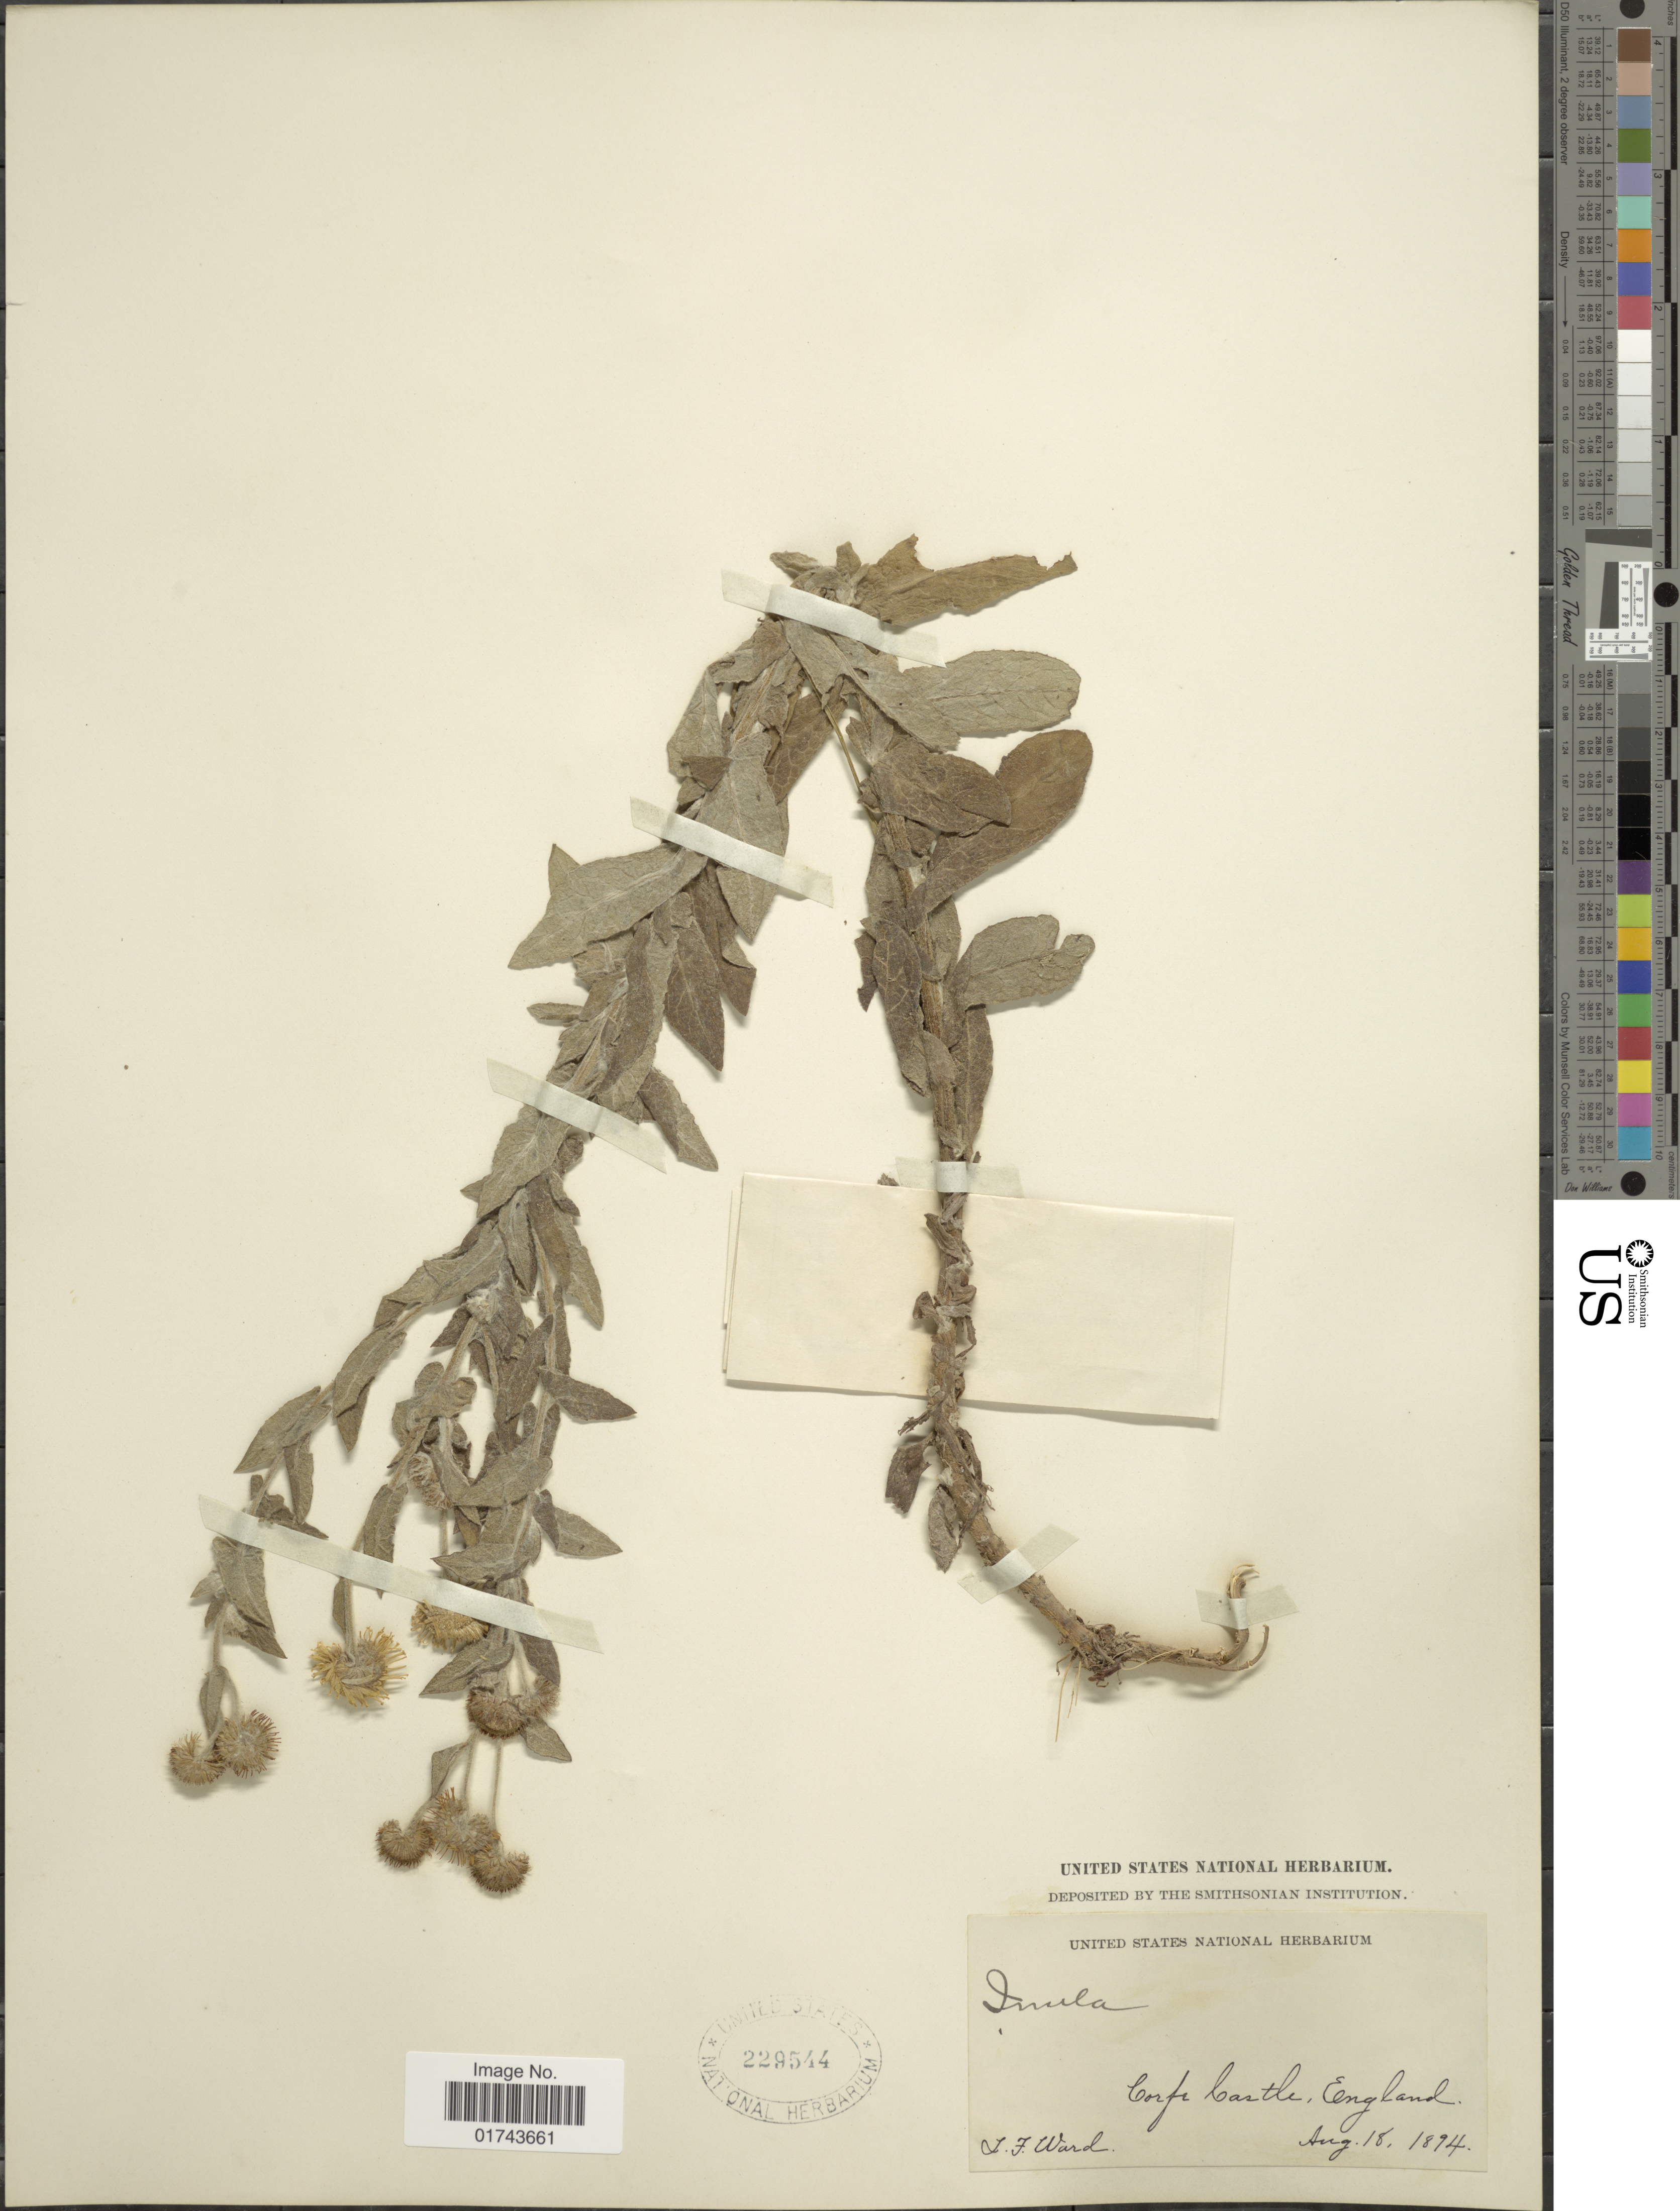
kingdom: Plantae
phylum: Tracheophyta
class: Magnoliopsida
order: Asterales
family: Asteraceae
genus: Inula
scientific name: Inula dysenterica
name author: L.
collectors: L. Ward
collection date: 1894-08-18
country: United Kingdom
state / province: England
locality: Corfe Casttle, England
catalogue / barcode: US 229544